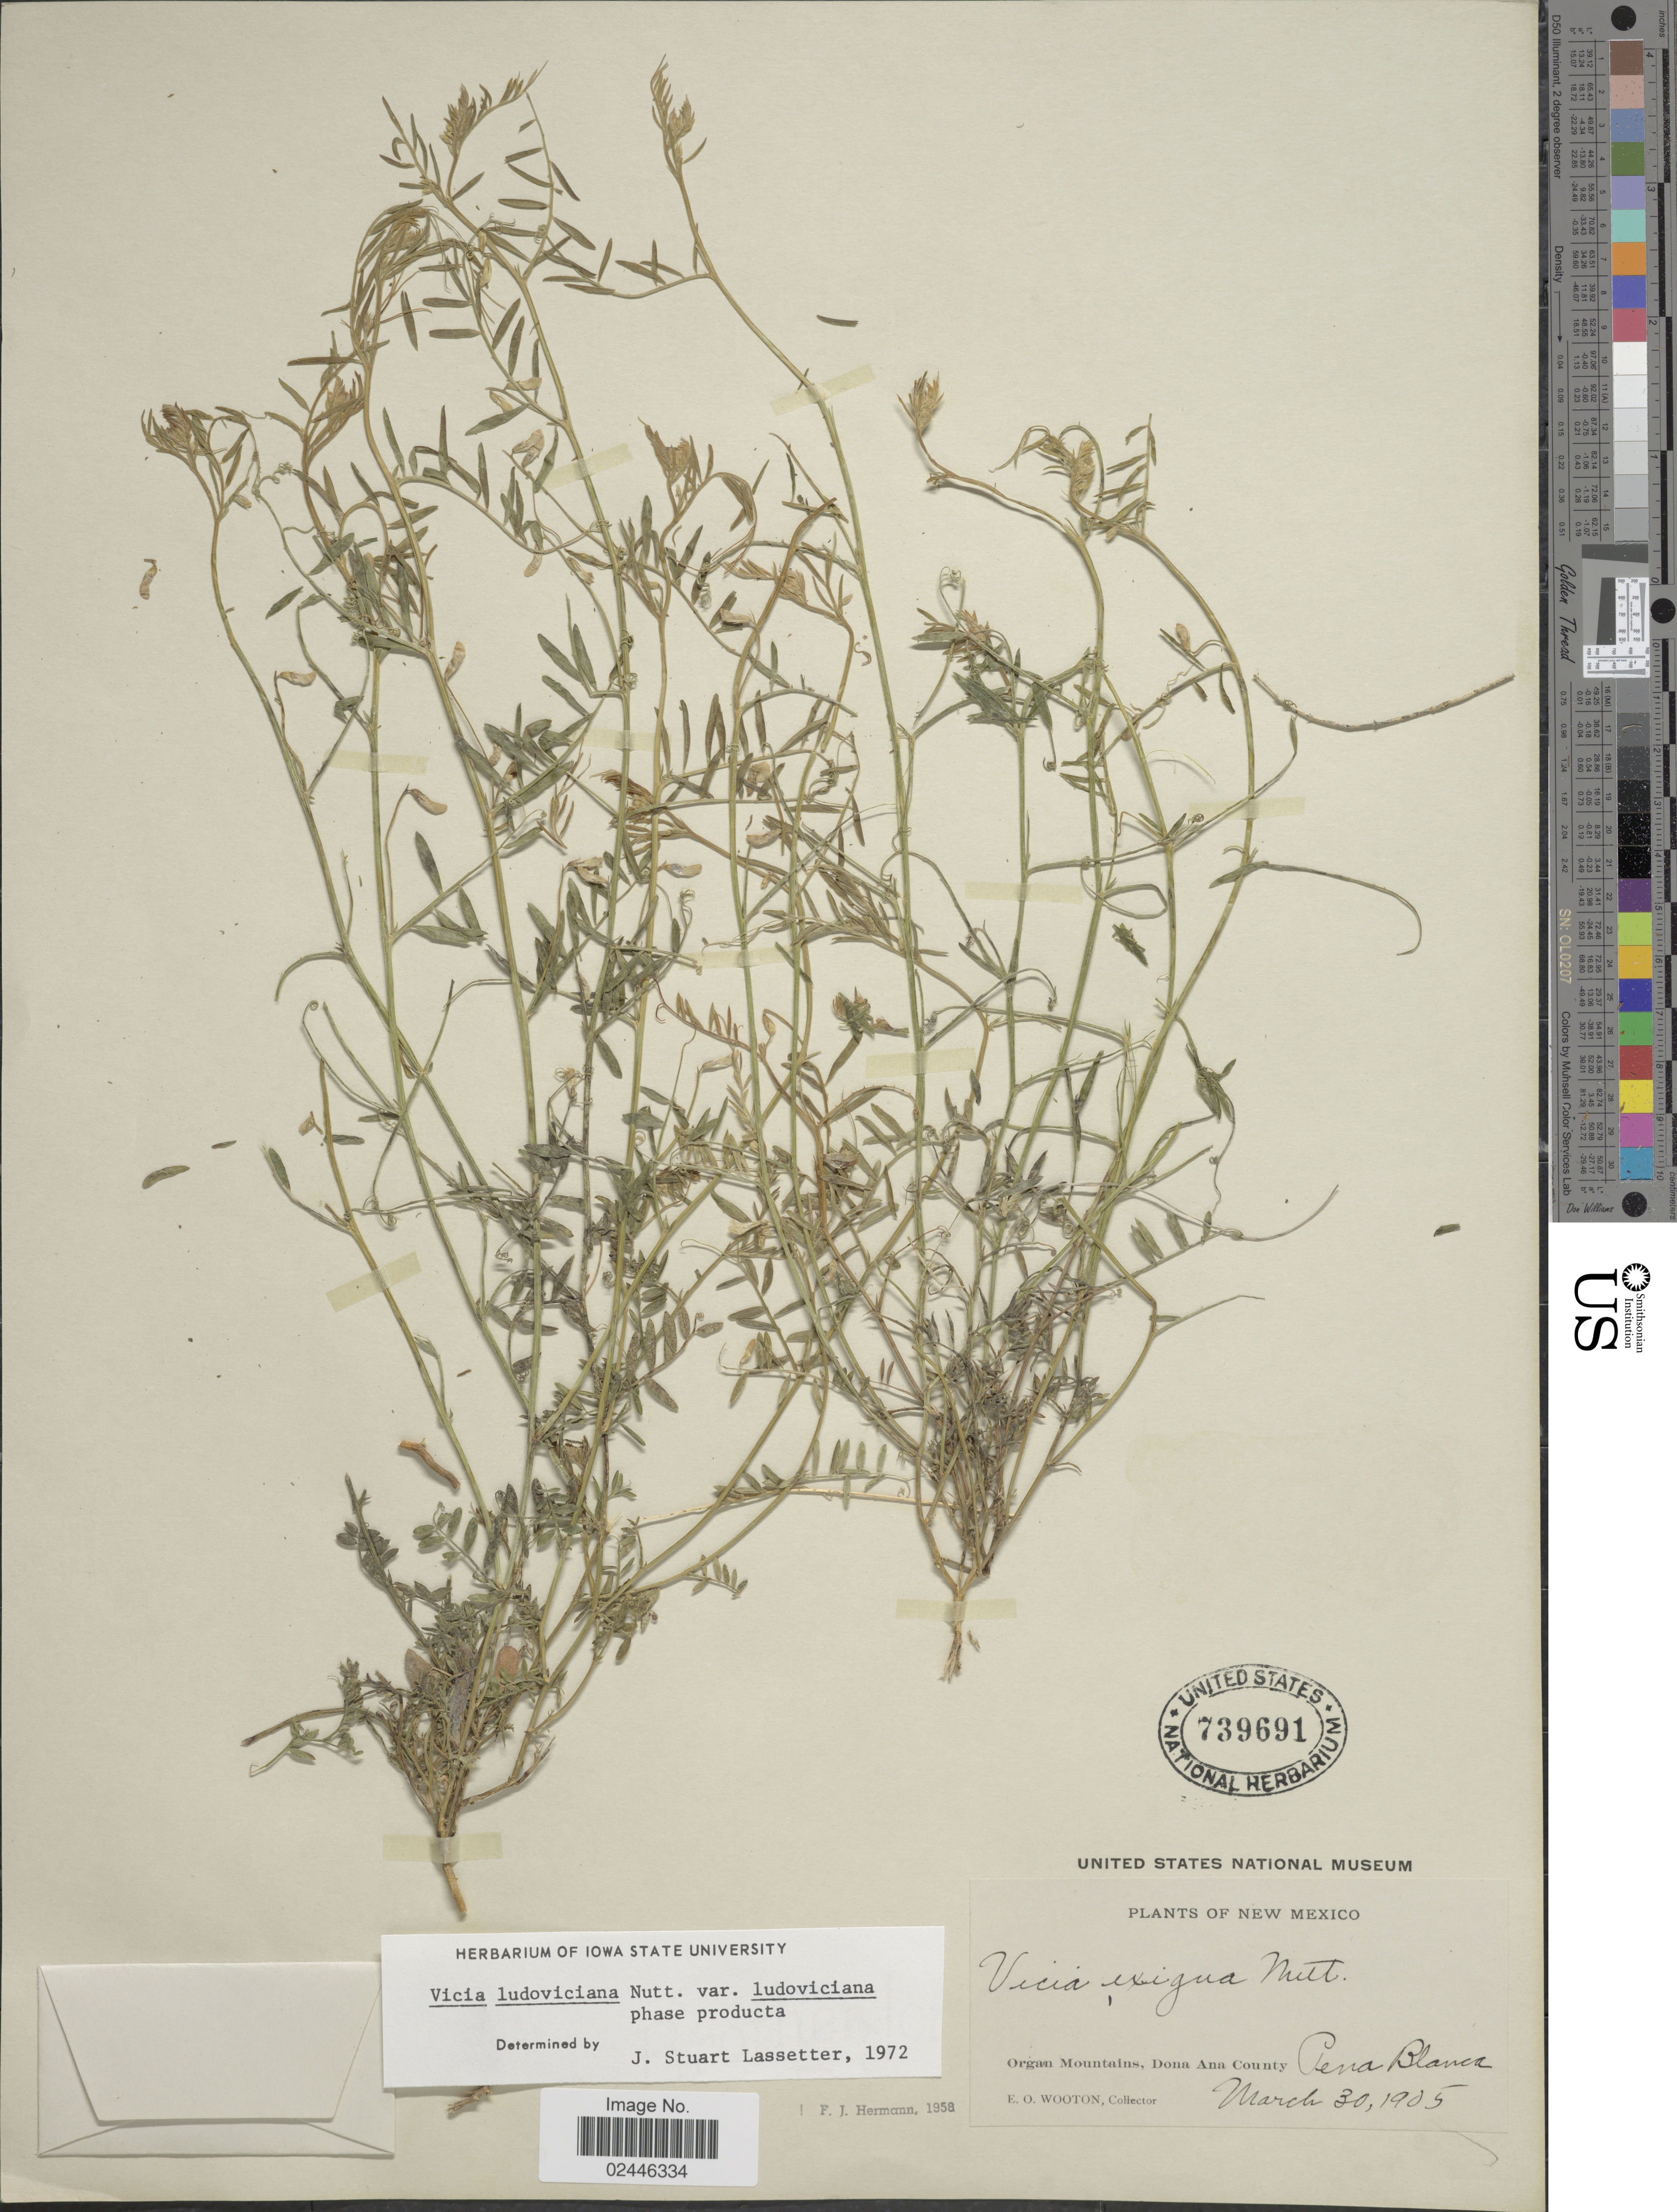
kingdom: Plantae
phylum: Tracheophyta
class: Magnoliopsida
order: Fabales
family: Fabaceae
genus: Vicia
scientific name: Vicia ludoviciana var. ludoviciana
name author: Nutt. ex Torr. & A. Gray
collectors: E. O. Wooton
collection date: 1905-03-30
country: United States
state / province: New Mexico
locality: Organ Mountains, Dona Ana County, Pena Blanca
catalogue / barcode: US 739691